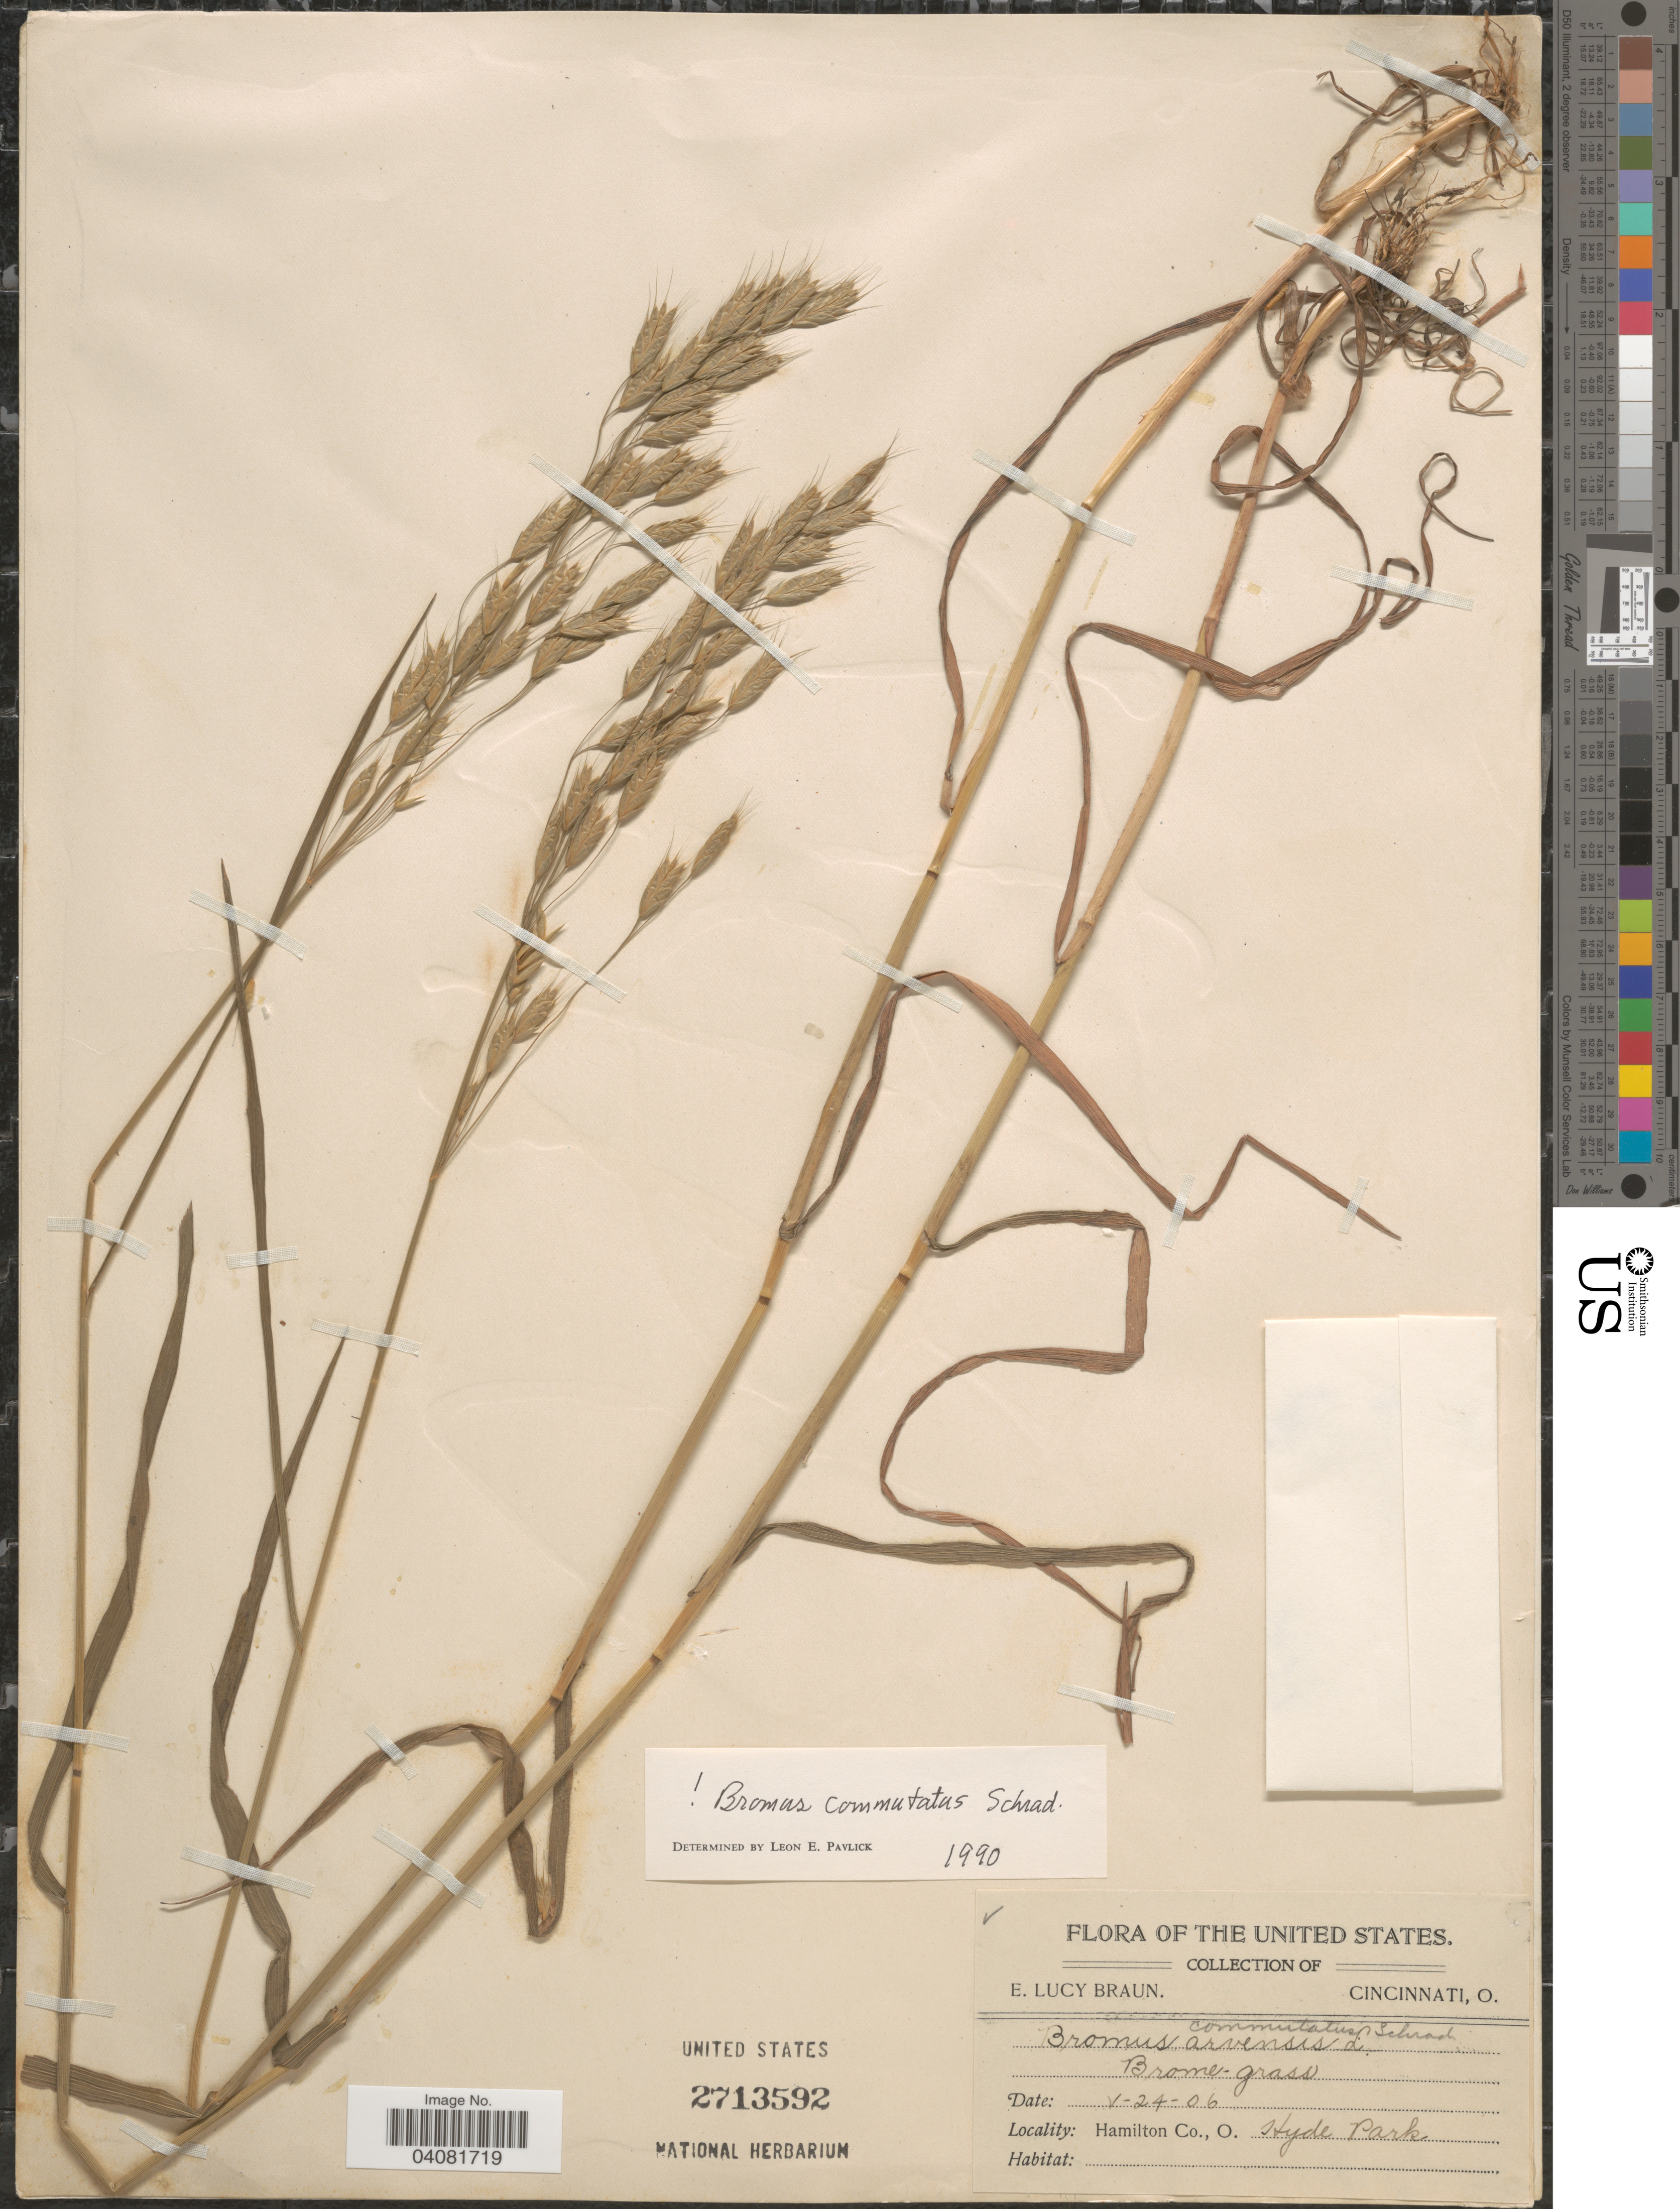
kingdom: Plantae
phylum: Tracheophyta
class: Liliopsida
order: Poales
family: Poaceae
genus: Bromus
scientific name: Bromus commutatus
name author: Schrad.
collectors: E. L. Braun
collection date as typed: Transcribed d/m/y: 24/5/6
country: United States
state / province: Ohio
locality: Hamilton Co. Hyde Park.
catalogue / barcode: US 2713592